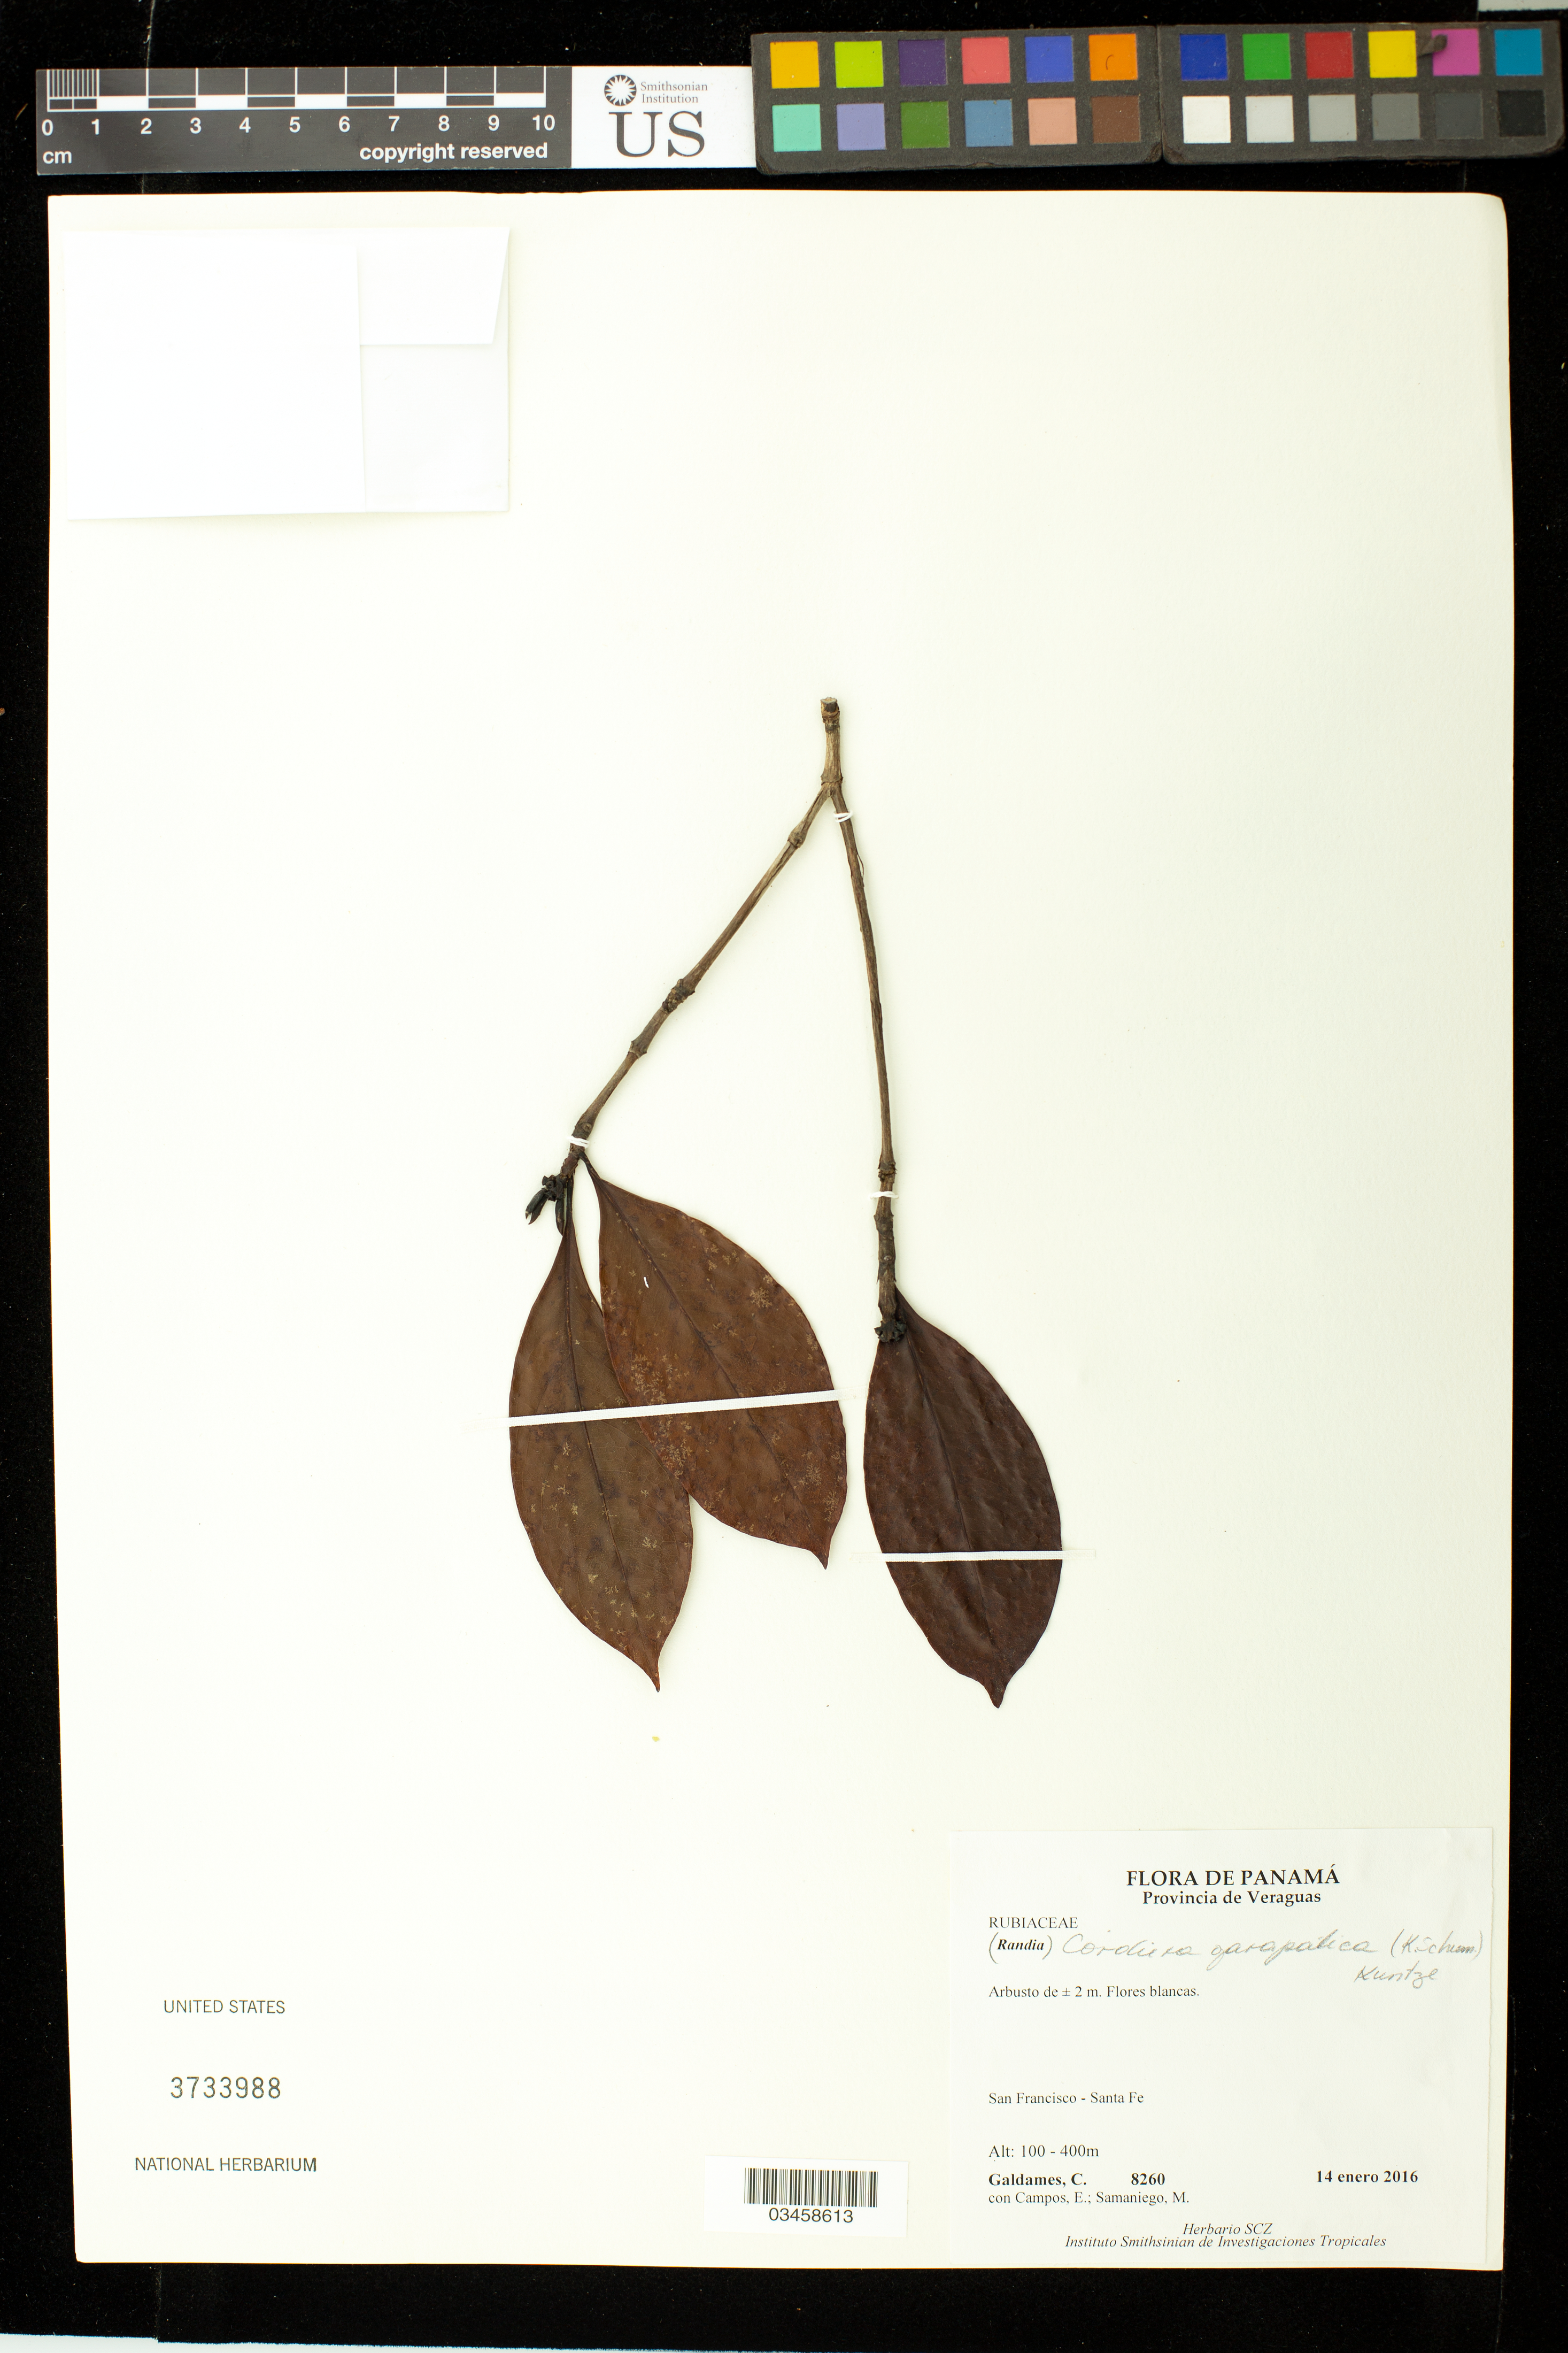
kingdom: Plantae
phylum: Tracheophyta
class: Magnoliopsida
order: Gentianales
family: Rubiaceae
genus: Cordiera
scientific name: Cordiera garapatica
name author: Kuntze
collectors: C. Galdames, E. Campos & M. Samaniego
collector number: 8260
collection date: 2016-01-14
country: Panama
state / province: Veraguas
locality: San Francisco - Sante Fe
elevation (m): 100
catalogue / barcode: US 3733988